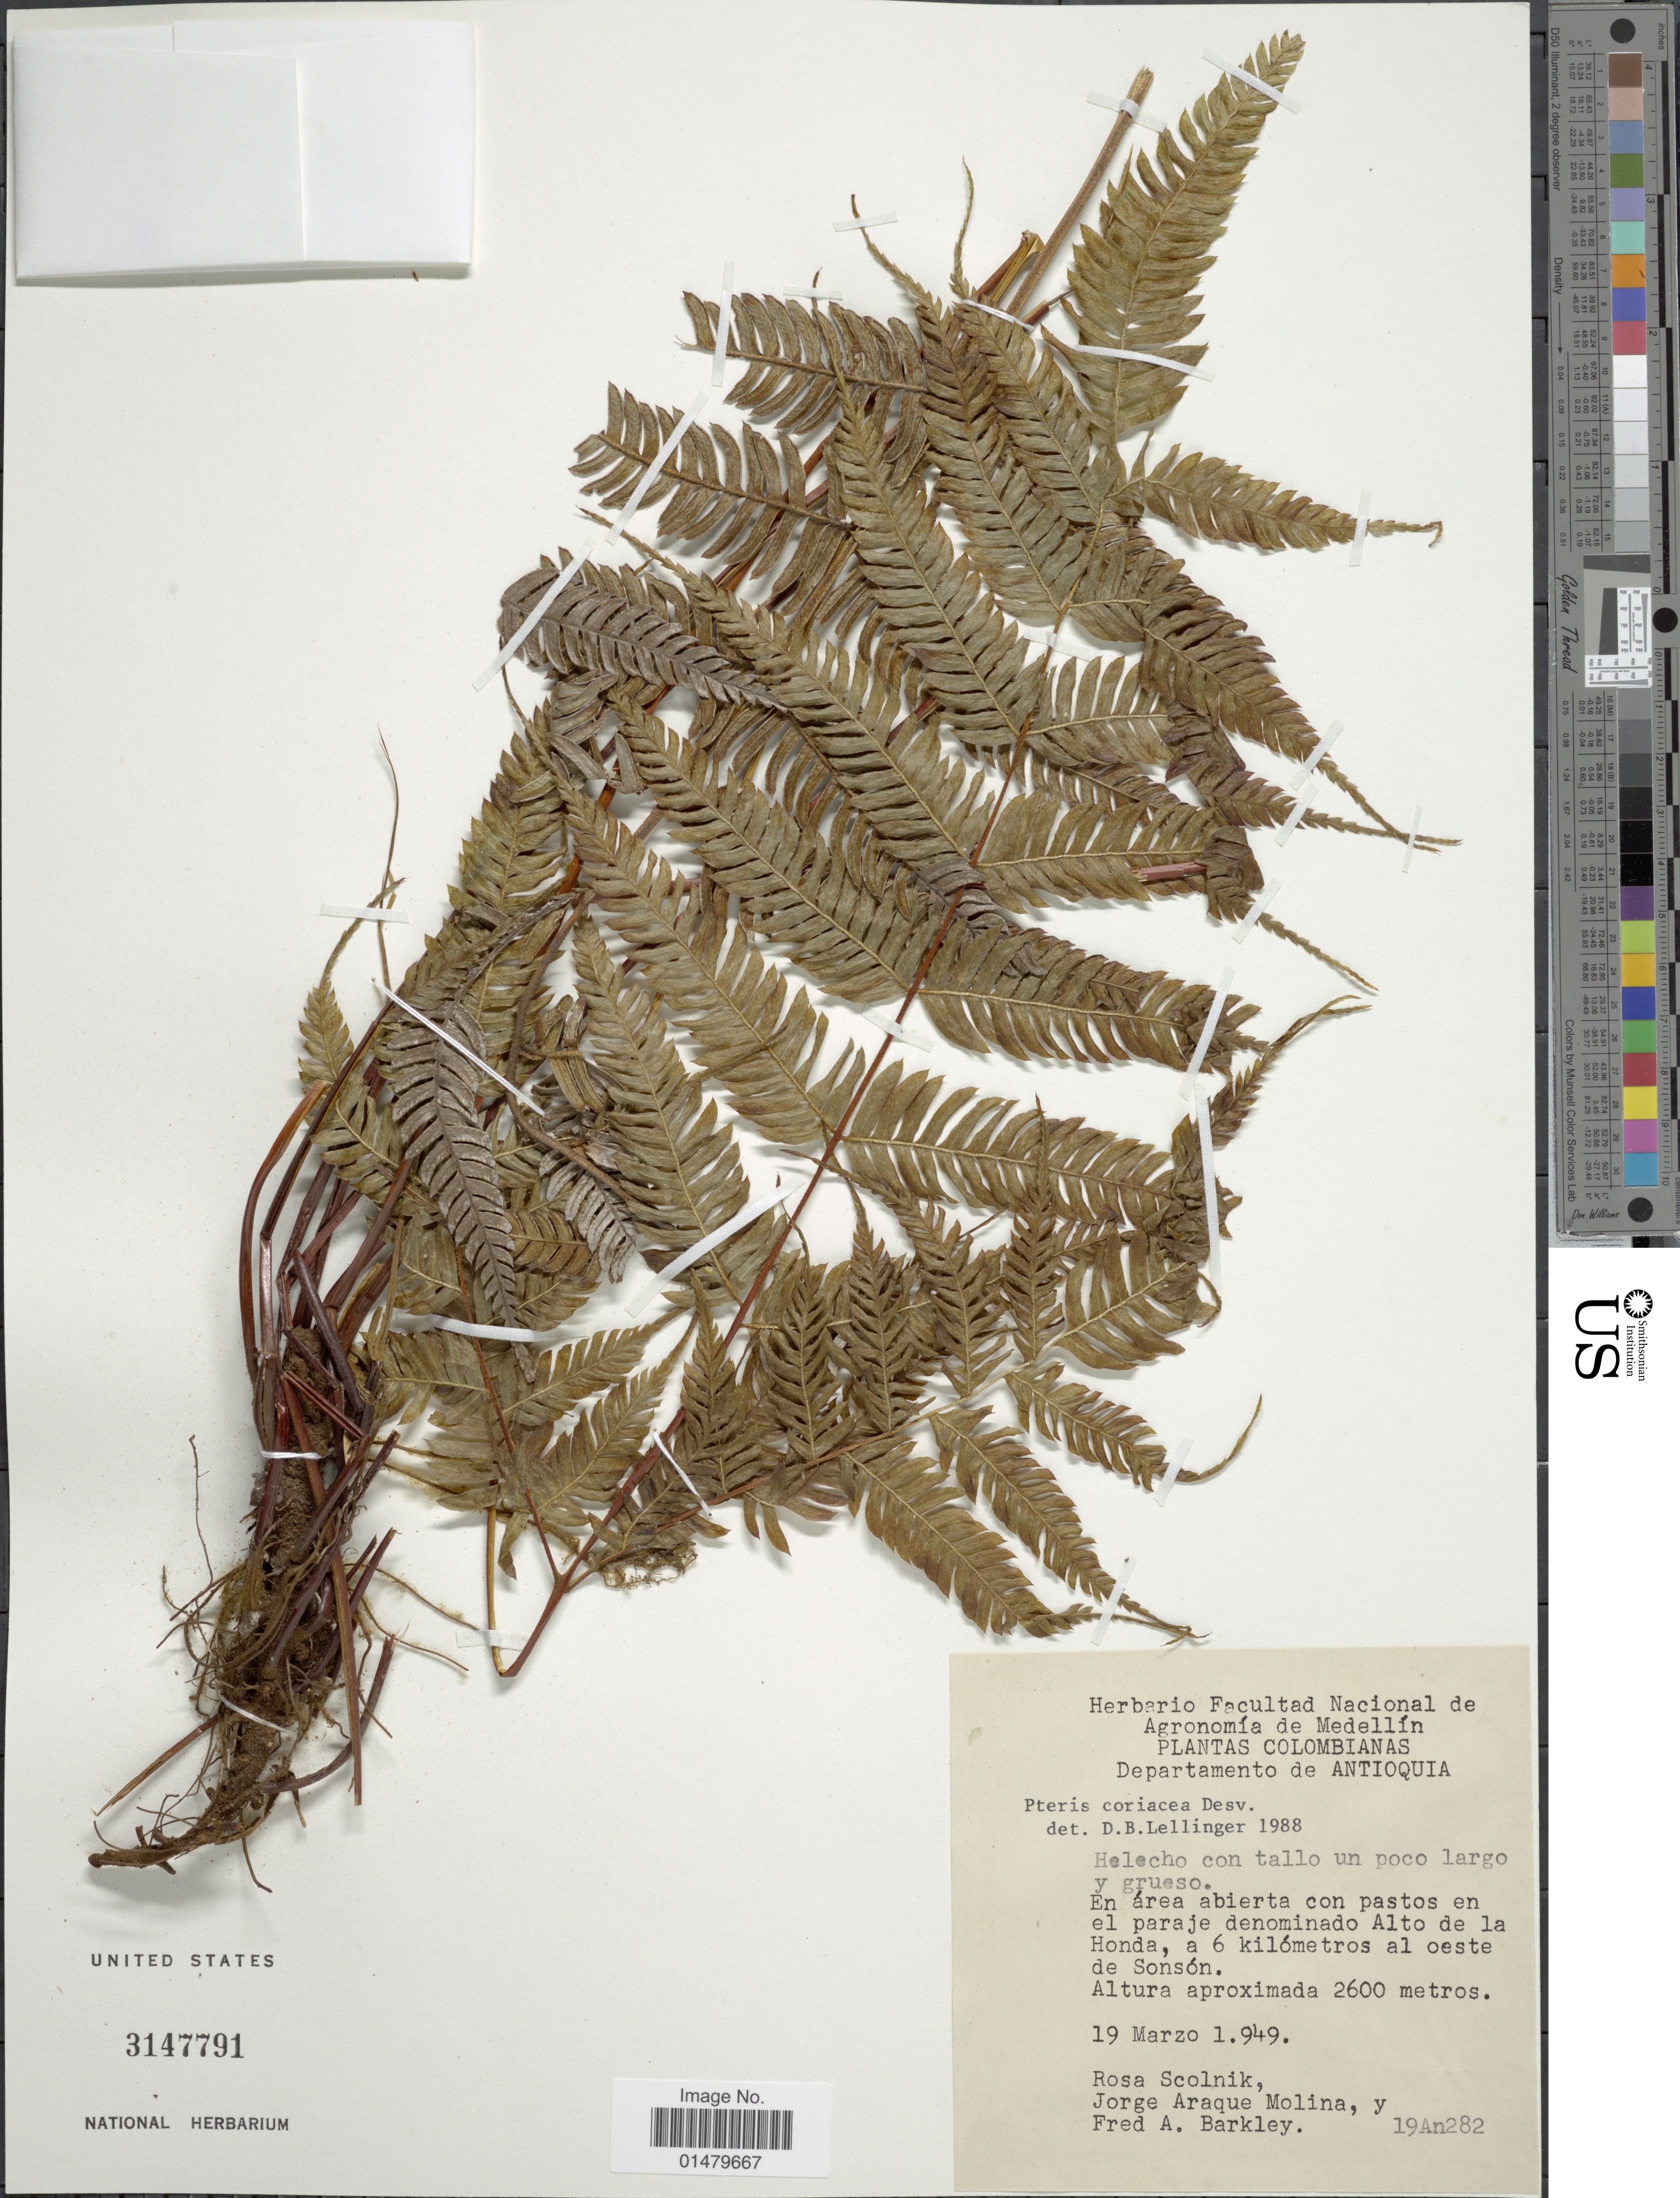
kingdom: Plantae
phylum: Tracheophyta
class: Polypodiopsida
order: Polypodiales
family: Pteridaceae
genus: Pteris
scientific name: Pteris muricatopedata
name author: A.L. Arbeláez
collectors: R. Scolnik, J. A. Molina & F. A. Barkley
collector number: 19An282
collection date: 1949-03-19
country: Colombia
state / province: Antioquia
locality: Departamento de Antioquia. En area abierta con pastos en el paraje denominado Alto de la Honda, a 6 kilometros al oeste de Sonson.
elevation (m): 2600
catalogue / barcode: US 3147791